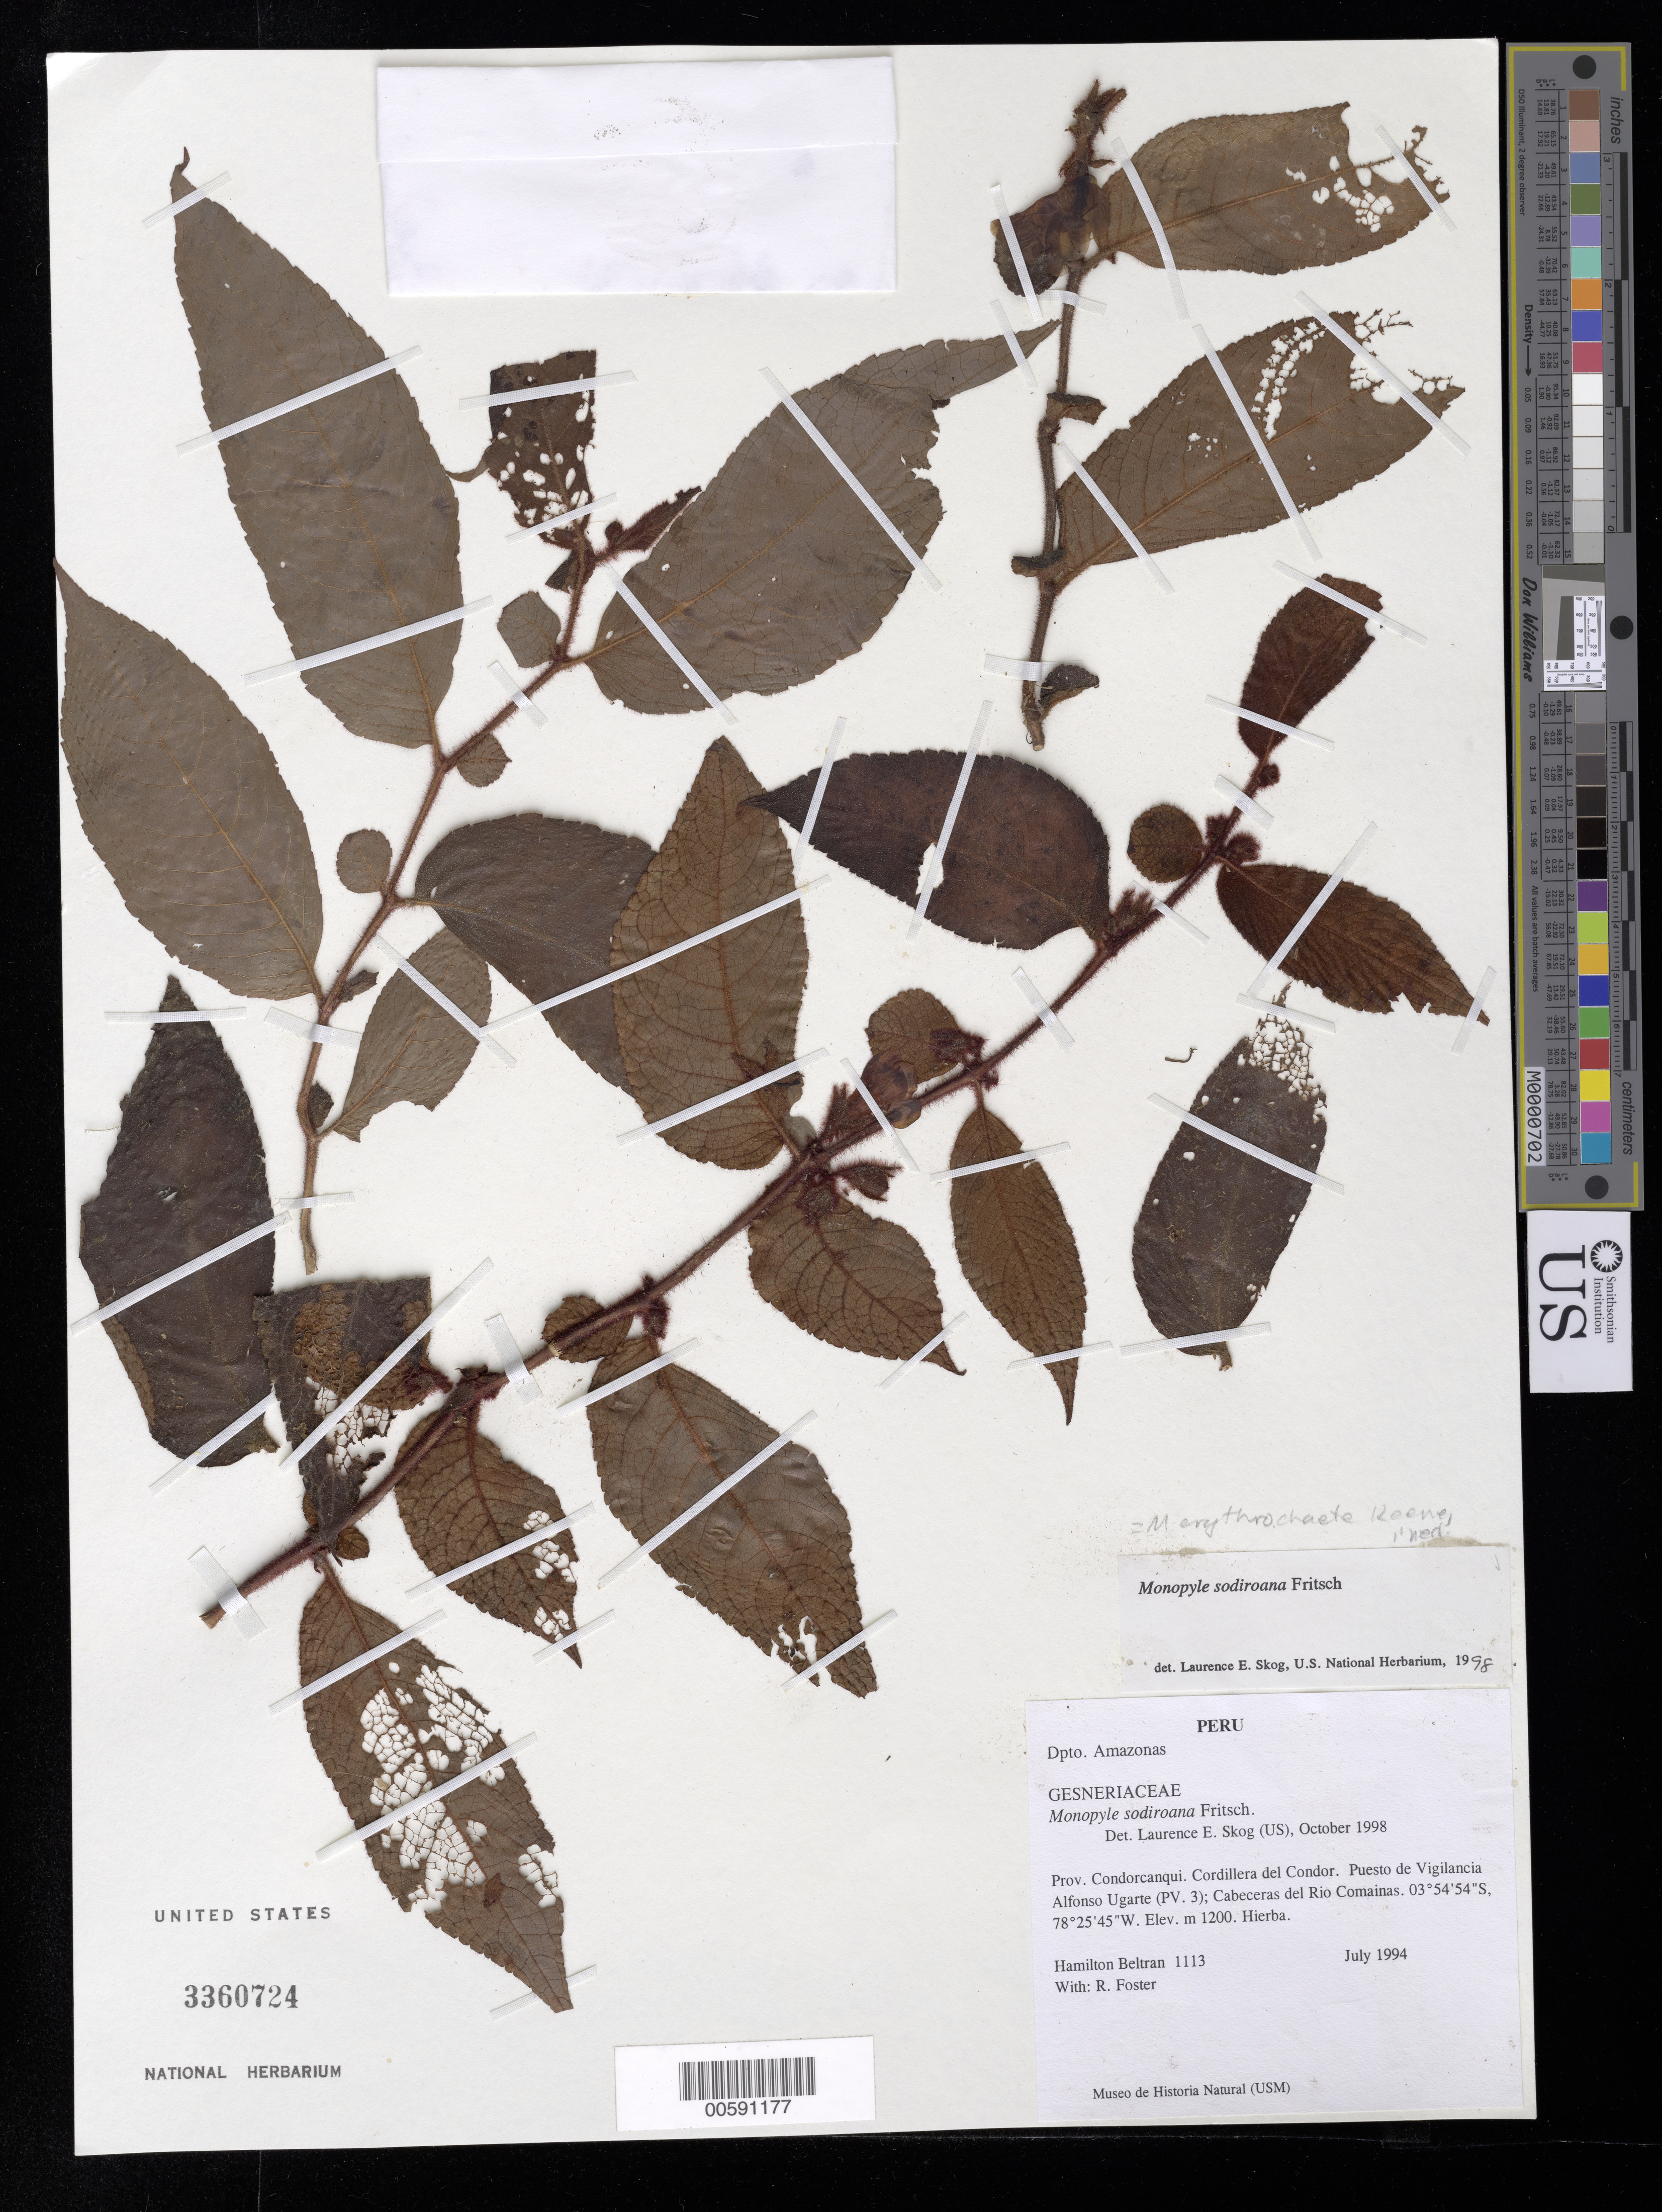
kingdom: Plantae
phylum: Tracheophyta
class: Magnoliopsida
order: Lamiales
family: Gesneriaceae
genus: Monopyle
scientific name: Monopyle sodiroana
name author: Fritsch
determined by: Skog, Laurence E.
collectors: H. Beltran & R. Foster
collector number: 1113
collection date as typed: Jul 1994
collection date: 1994-07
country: Peru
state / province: Amazonas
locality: Prov. Condorcanqui, Cordillera del Condor; Puesto de Vigilancia Alfonso Ugarte (PV 3); cabeceras del Rio Comainas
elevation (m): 1200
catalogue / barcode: US 3360724